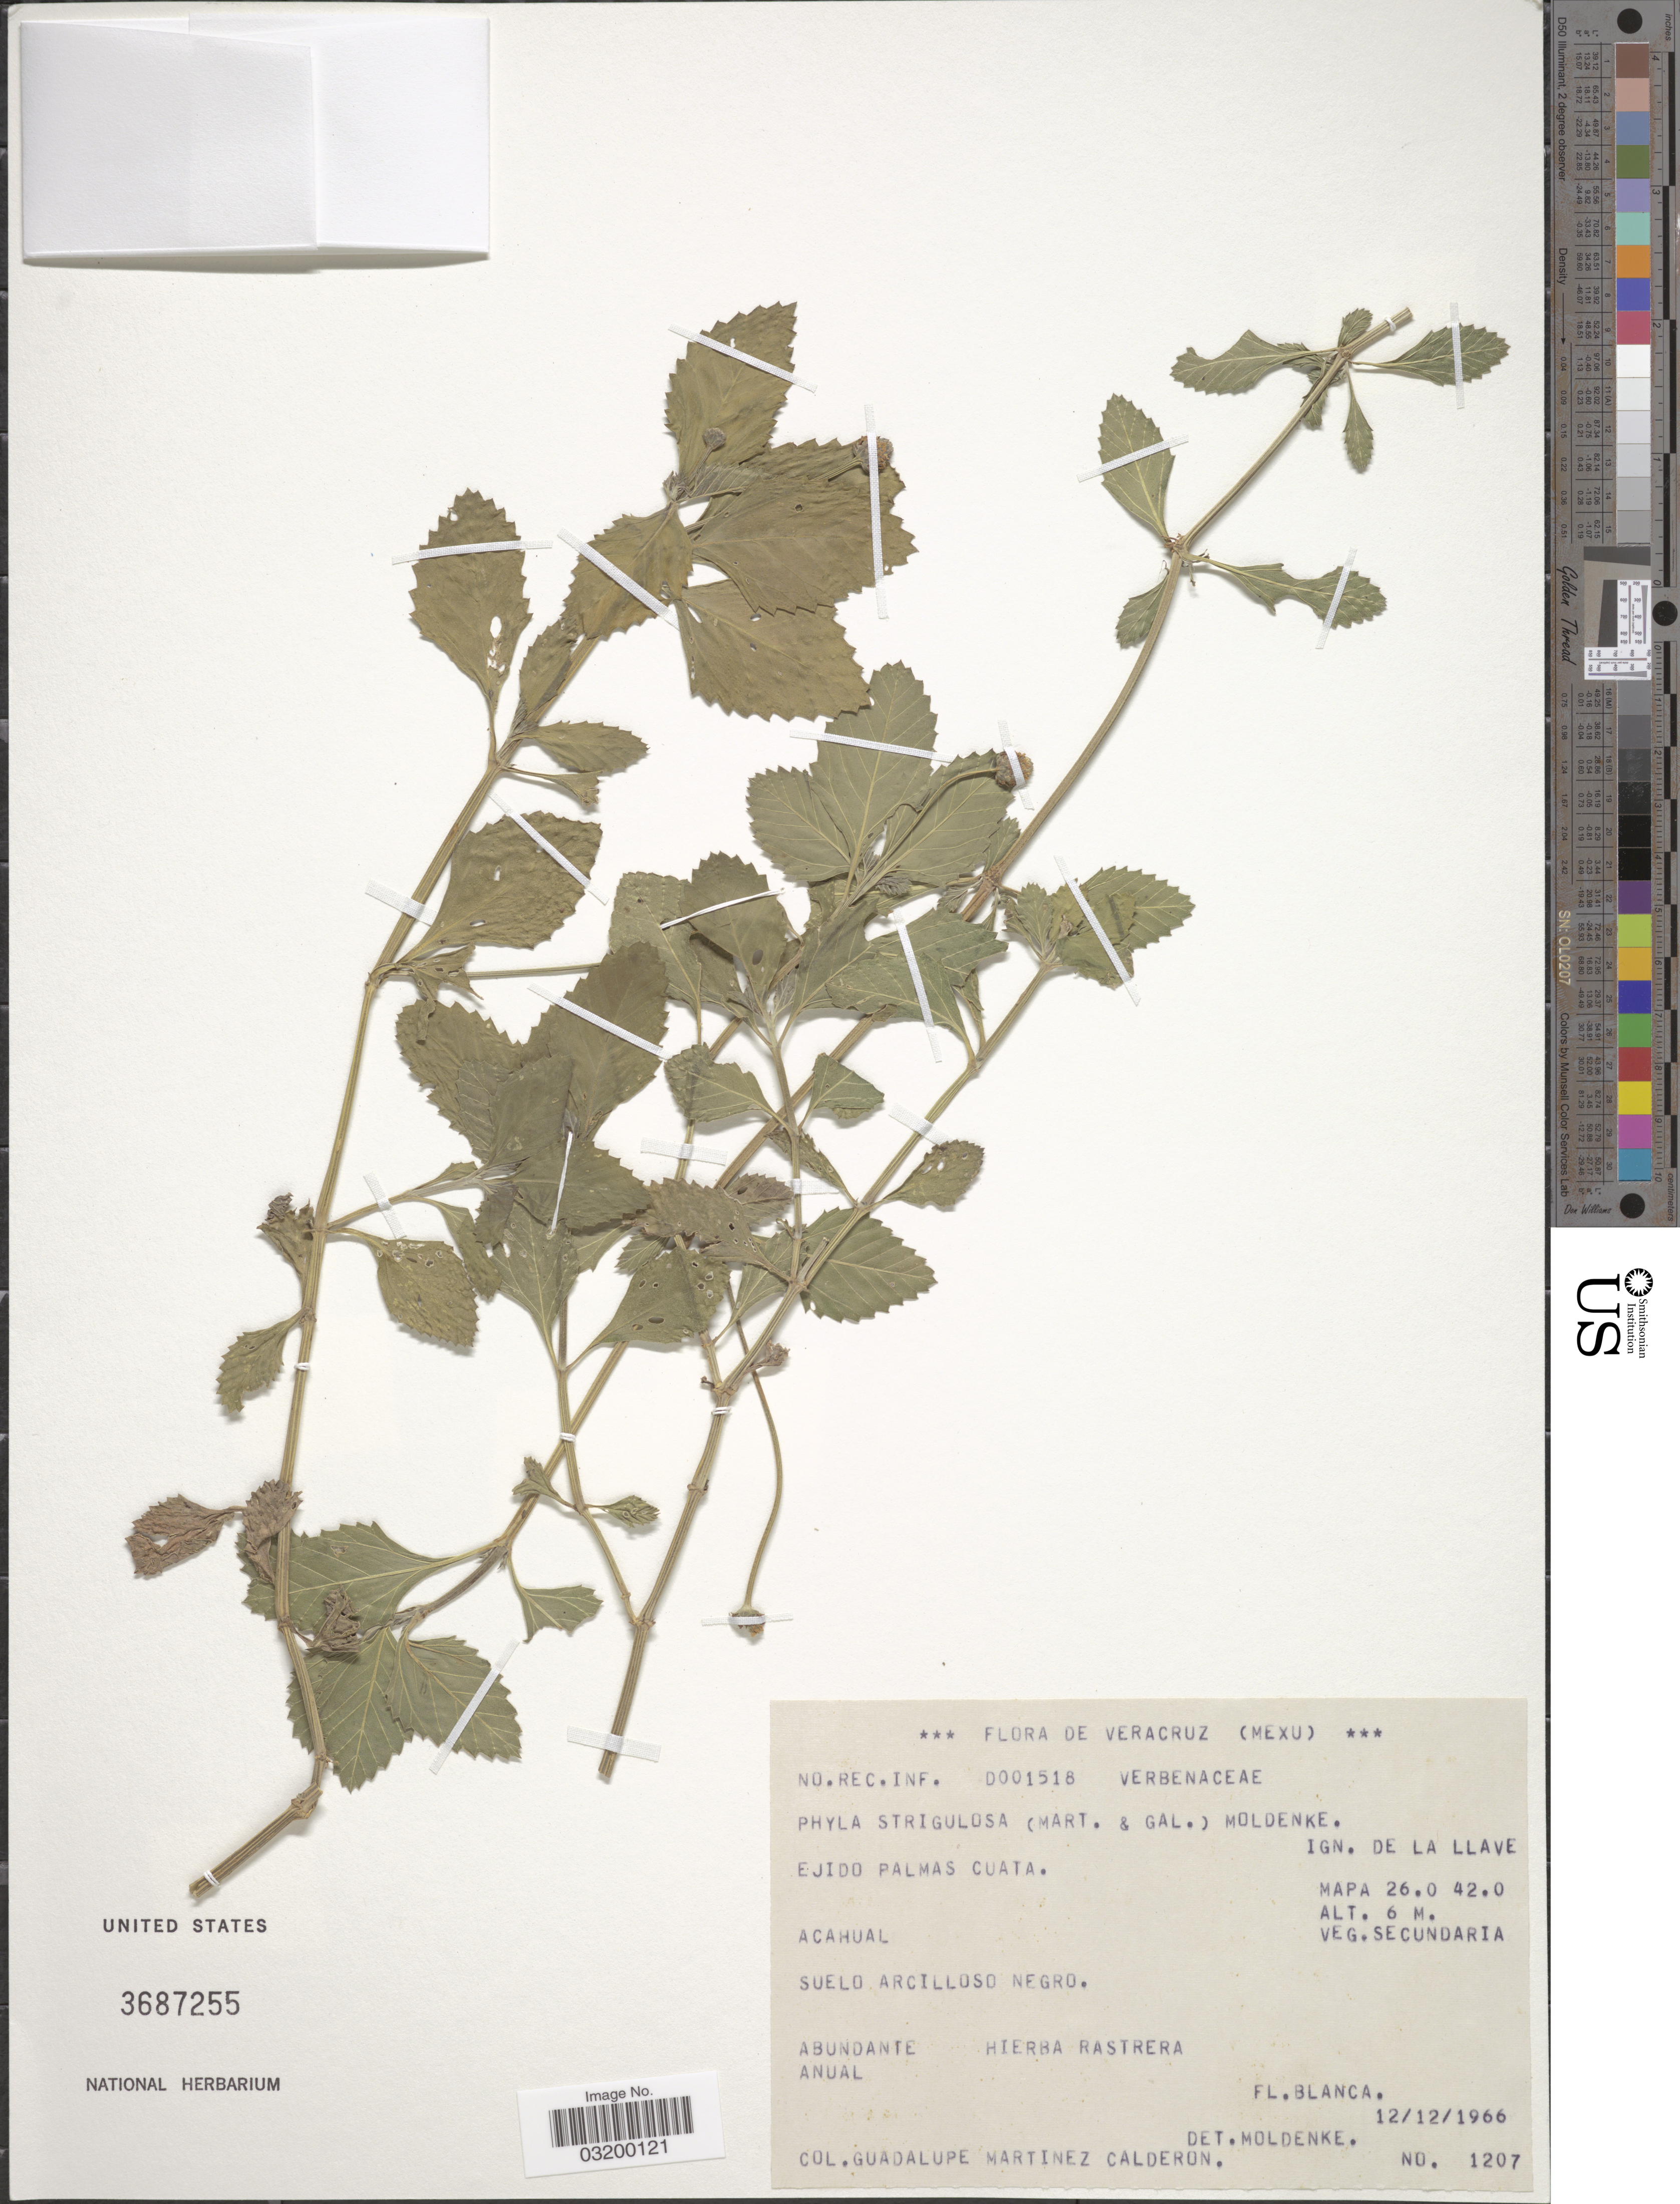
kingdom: Plantae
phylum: Tracheophyta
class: Magnoliopsida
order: Lamiales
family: Verbenaceae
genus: Phyla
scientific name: Phyla strigulosa var. strigulosa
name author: (M. Martens & Galeotti) Moldenke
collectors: G. Martinez-C.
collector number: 1207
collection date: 1966-12-12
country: Mexico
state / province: Veracruz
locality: Veracruz. Ejido Palmas Cuata. Mapa 26.0 42.0.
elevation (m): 6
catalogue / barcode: US 3687255